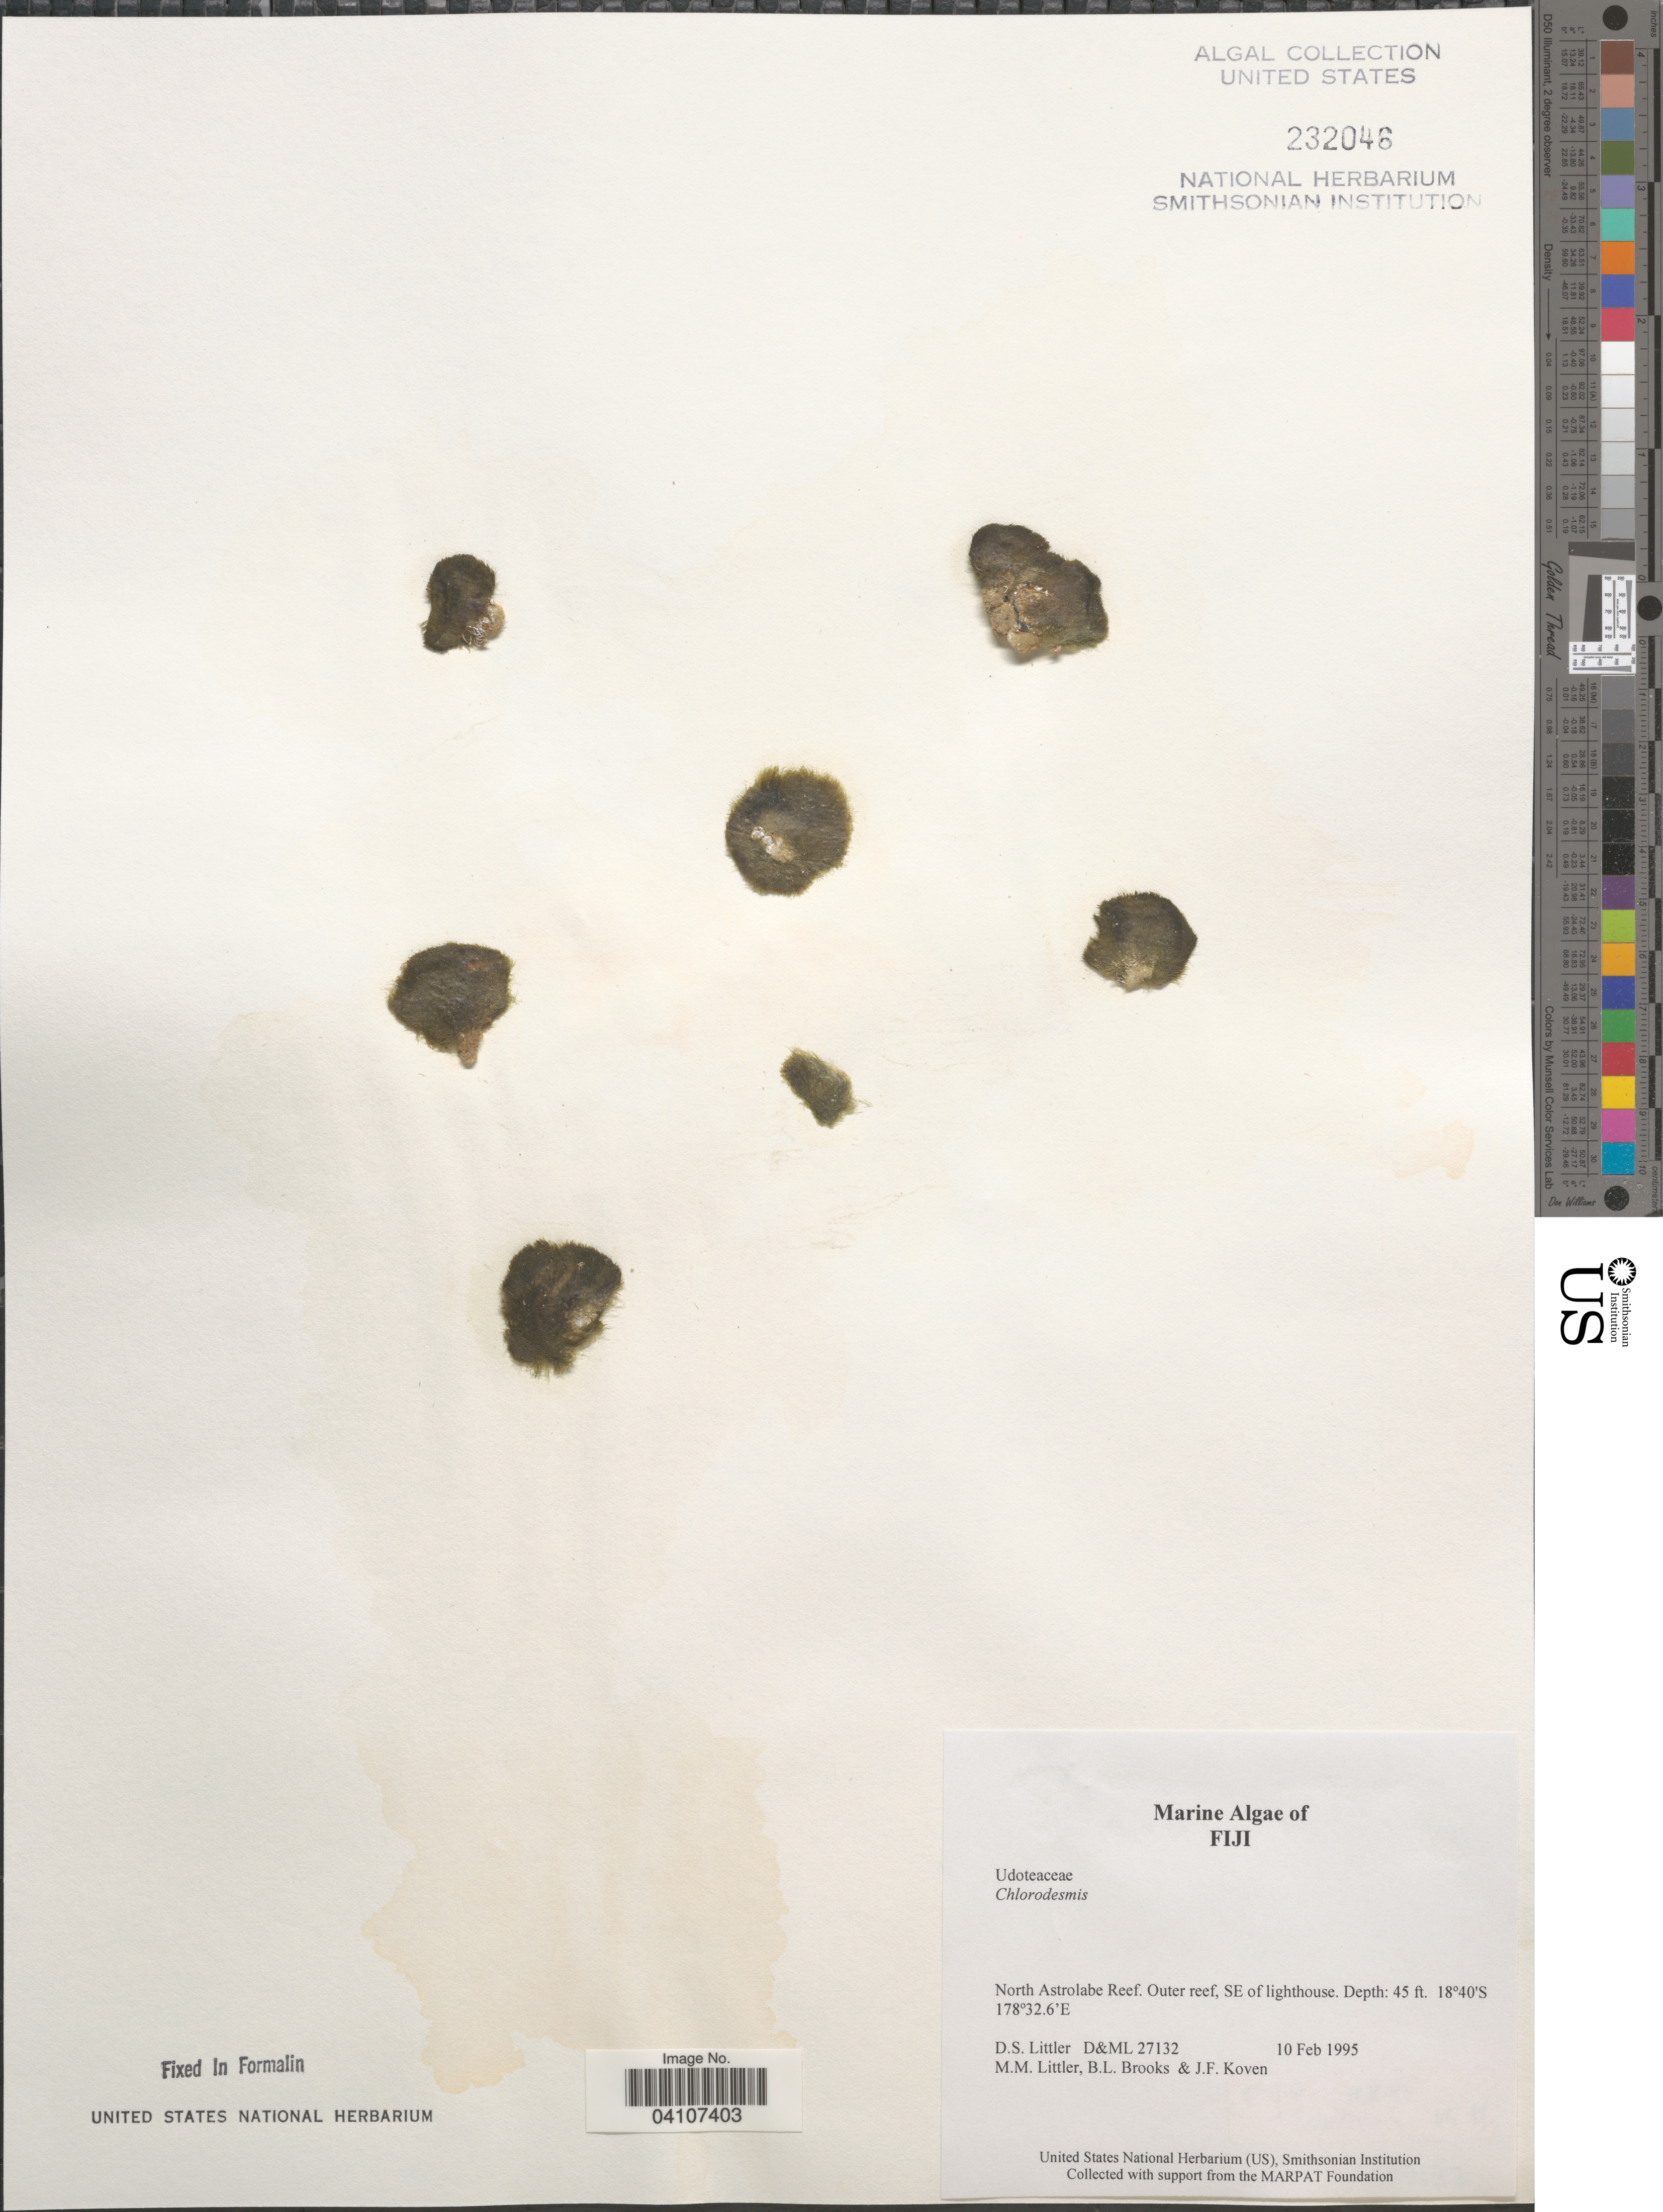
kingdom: Plantae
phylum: Chlorophyta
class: Ulvophyceae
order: Bryopsidales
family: Udoteaceae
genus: Chlorodesmis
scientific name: Chlorodesmis sp.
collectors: D. S. Littler, B. Brooks & J. Koven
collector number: D&ML 27132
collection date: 1995-02-10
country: Fiji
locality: North Astrolobe Reef. Outer reef, SE of lighthouse.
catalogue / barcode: US 232046